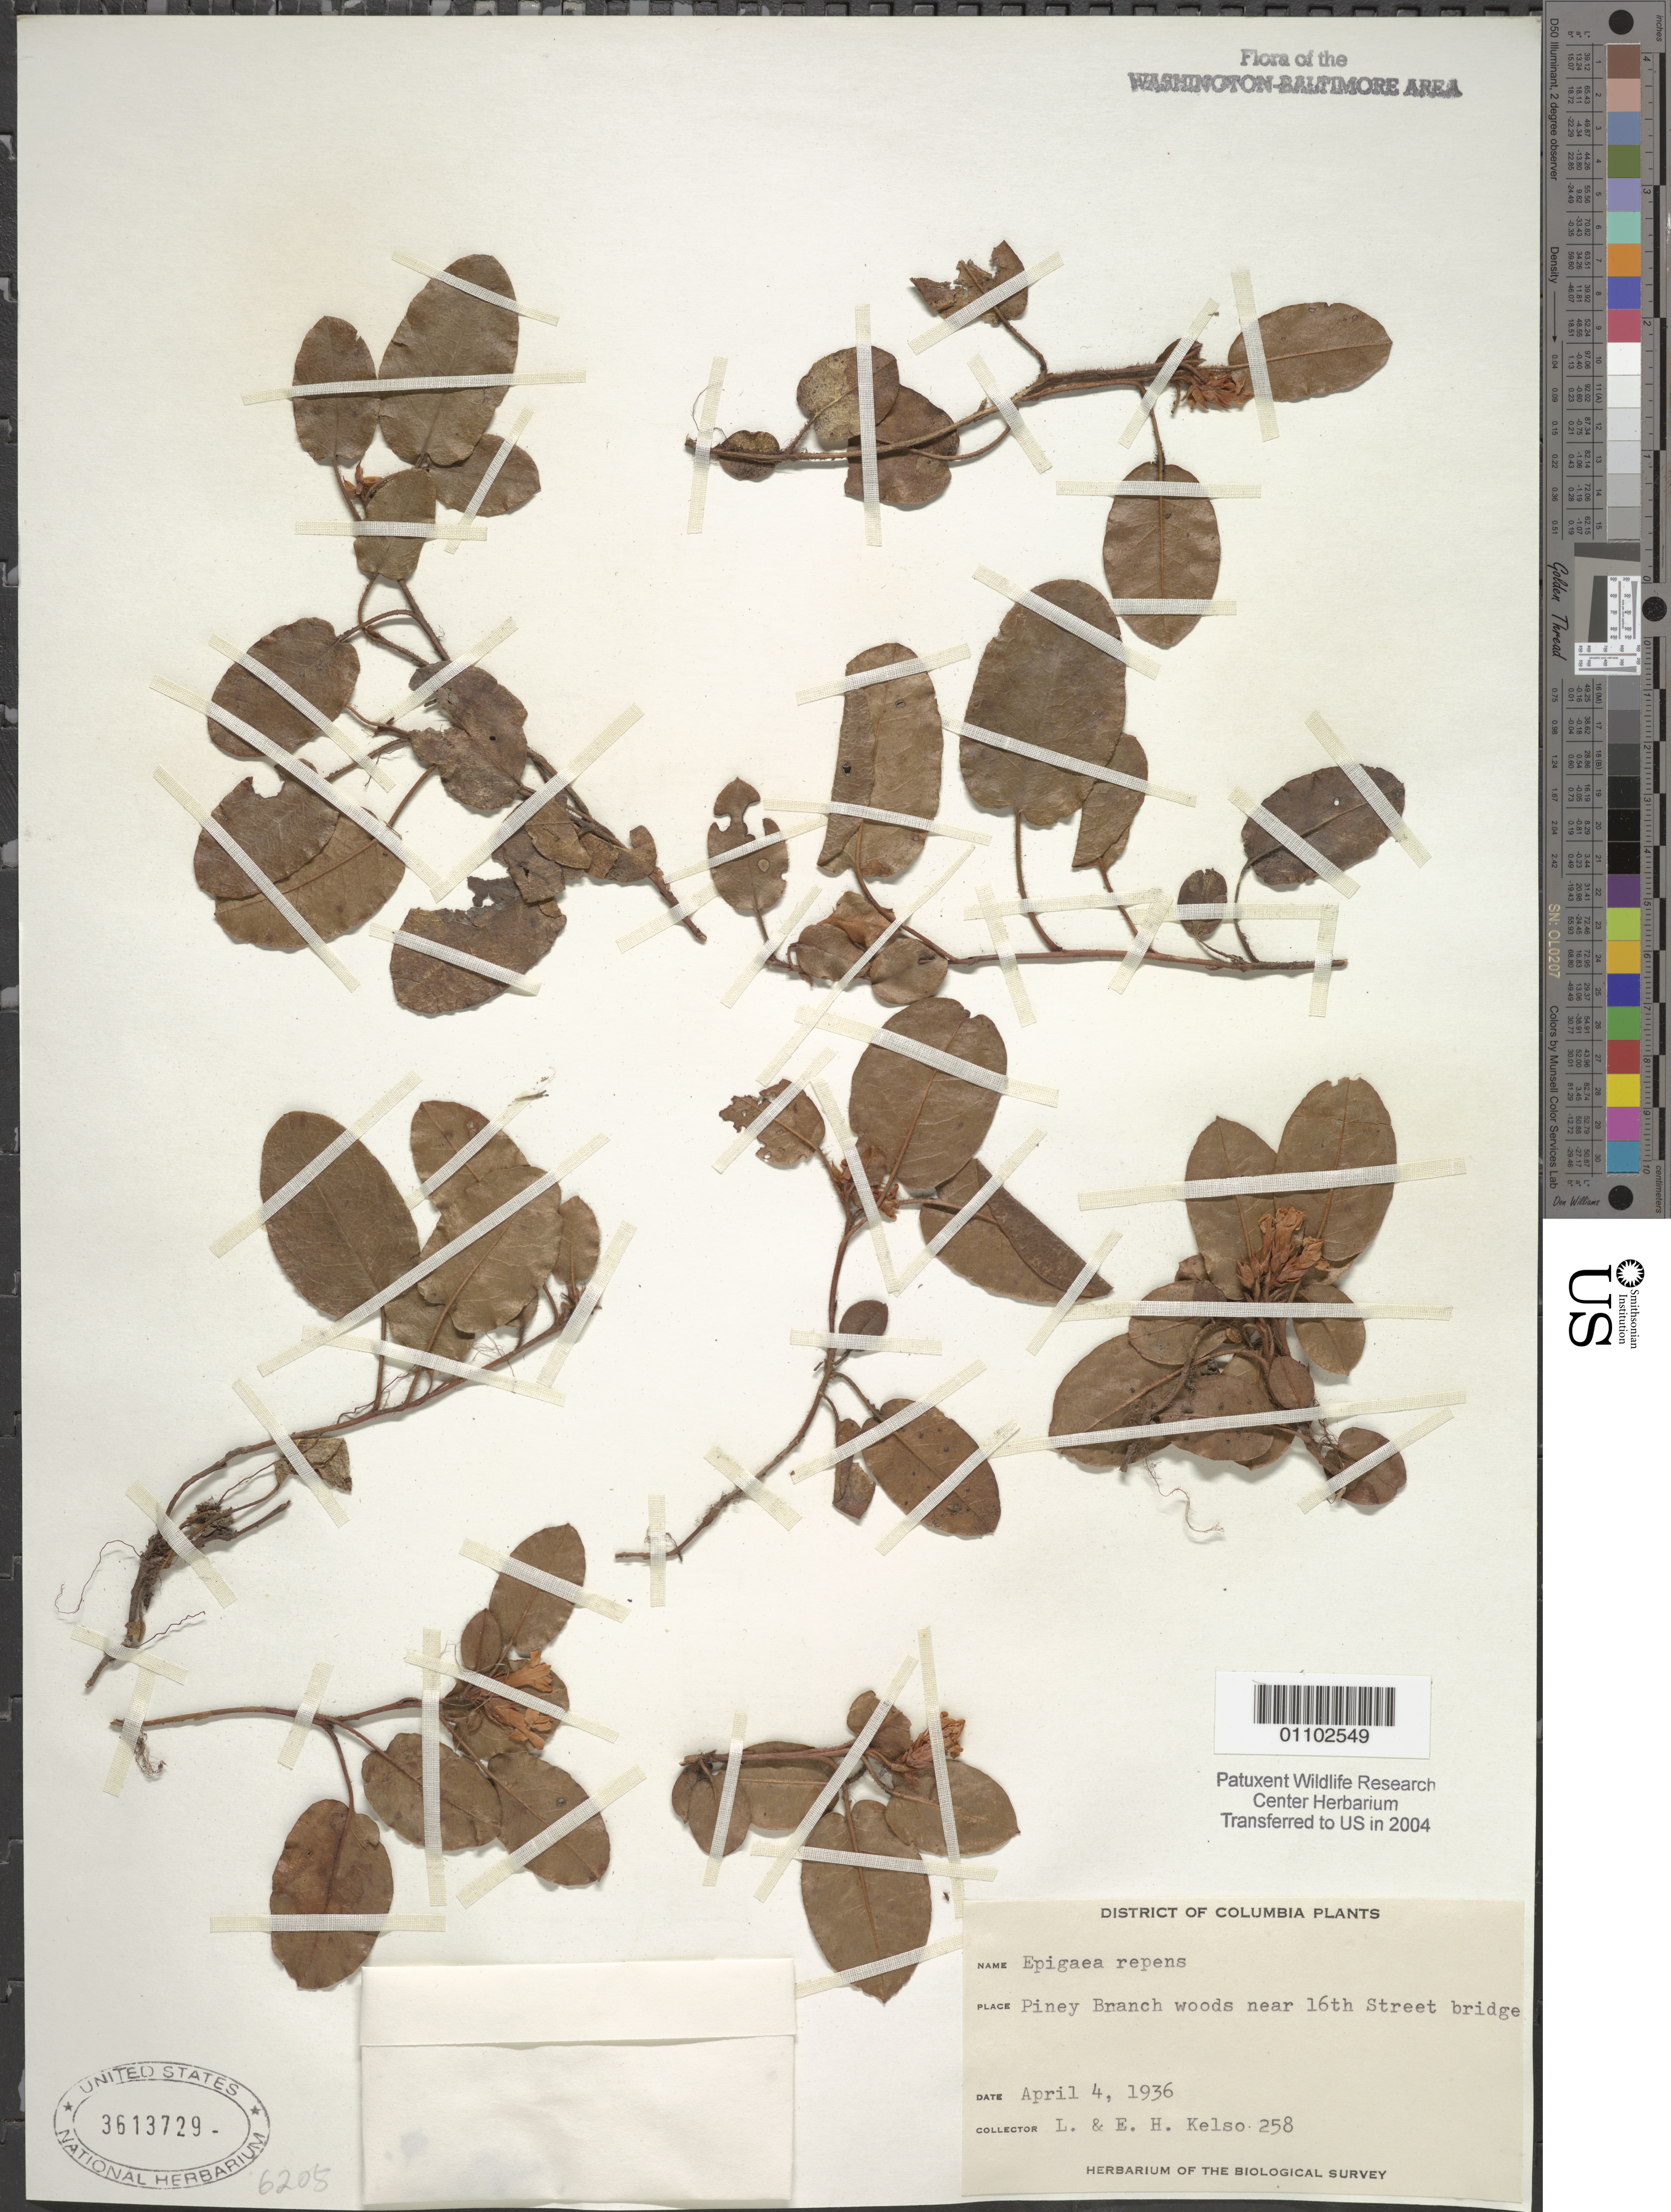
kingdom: Plantae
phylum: Tracheophyta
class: Magnoliopsida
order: Ericales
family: Ericaceae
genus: Epigaea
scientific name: Epigaea repens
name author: L.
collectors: L. H. Kelso & E. Kelso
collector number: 258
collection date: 1936-04-04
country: United States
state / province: District of Columbia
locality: Piney Branch woods near 16th Street Bridge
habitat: Woods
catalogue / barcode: US 3613729